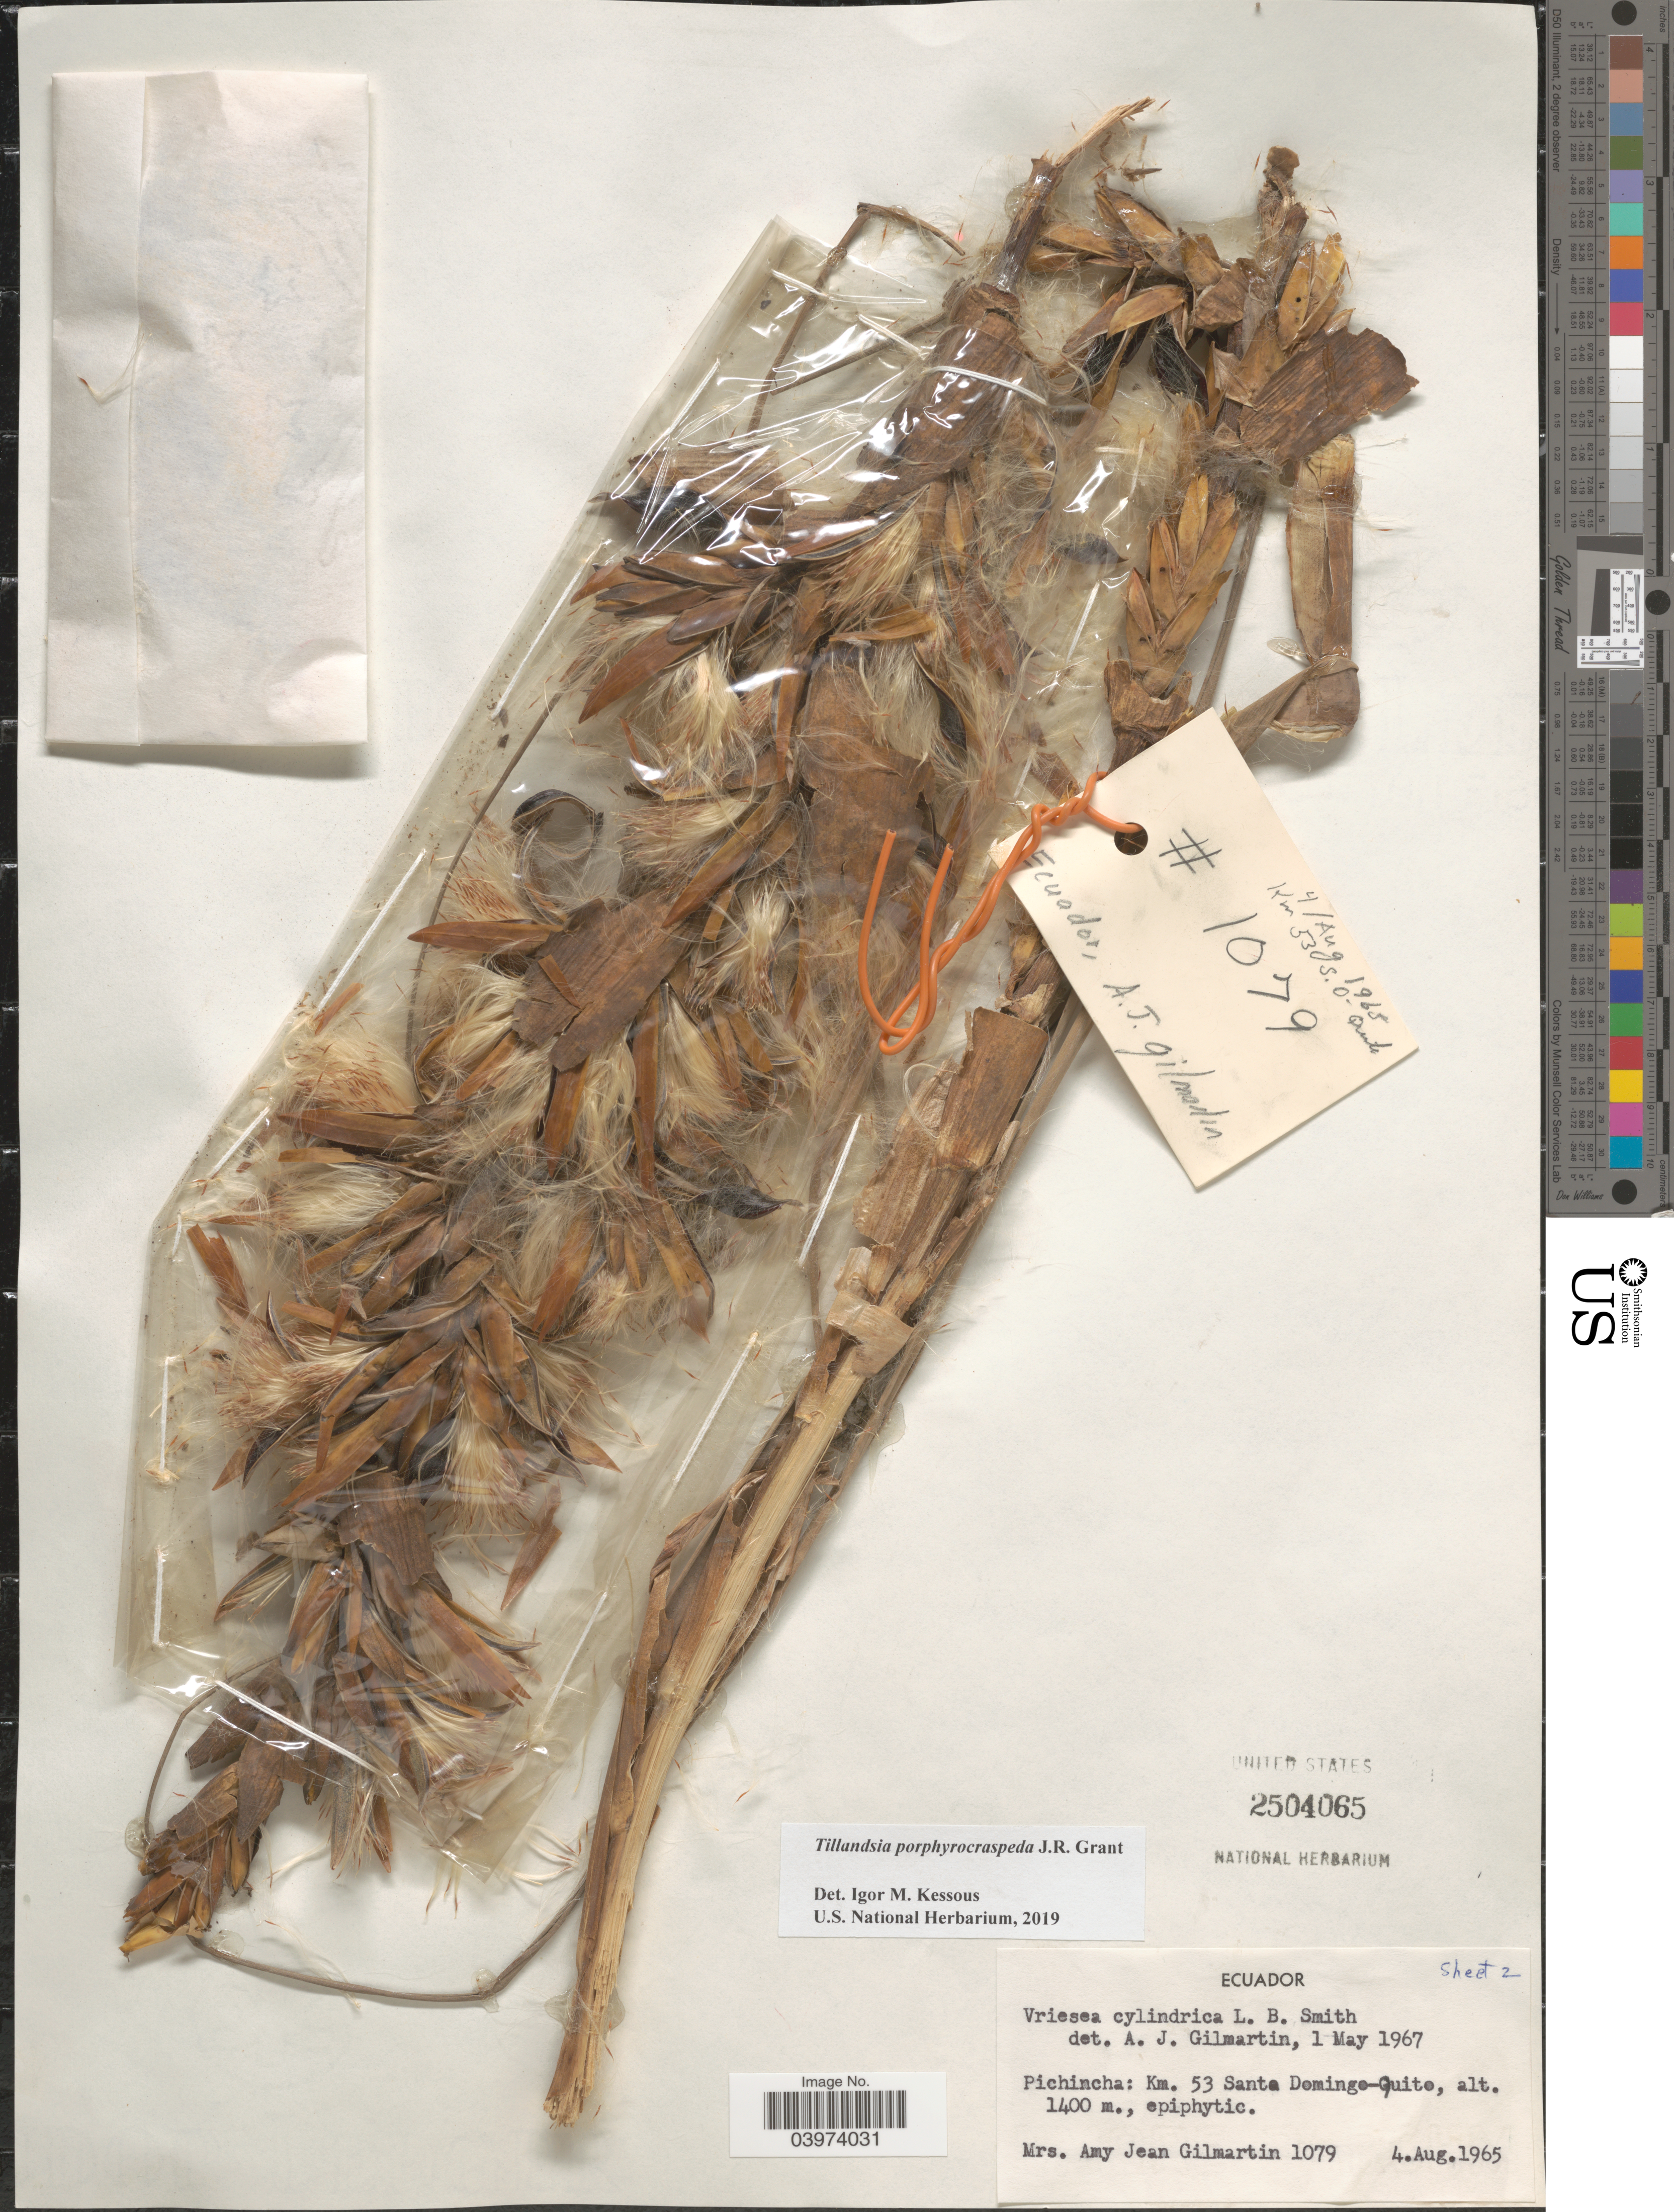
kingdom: Plantae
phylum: Tracheophyta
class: Liliopsida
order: Poales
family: Bromeliaceae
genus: Tillandsia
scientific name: Tillandsia porphyrocraspeda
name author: J.R. Grant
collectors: A. J. Gilmartin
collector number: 1079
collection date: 1965-08-04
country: Ecuador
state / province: Pichincha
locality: Km. 53 Santa Domingo-Quito.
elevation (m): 1400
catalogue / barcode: US 2504065